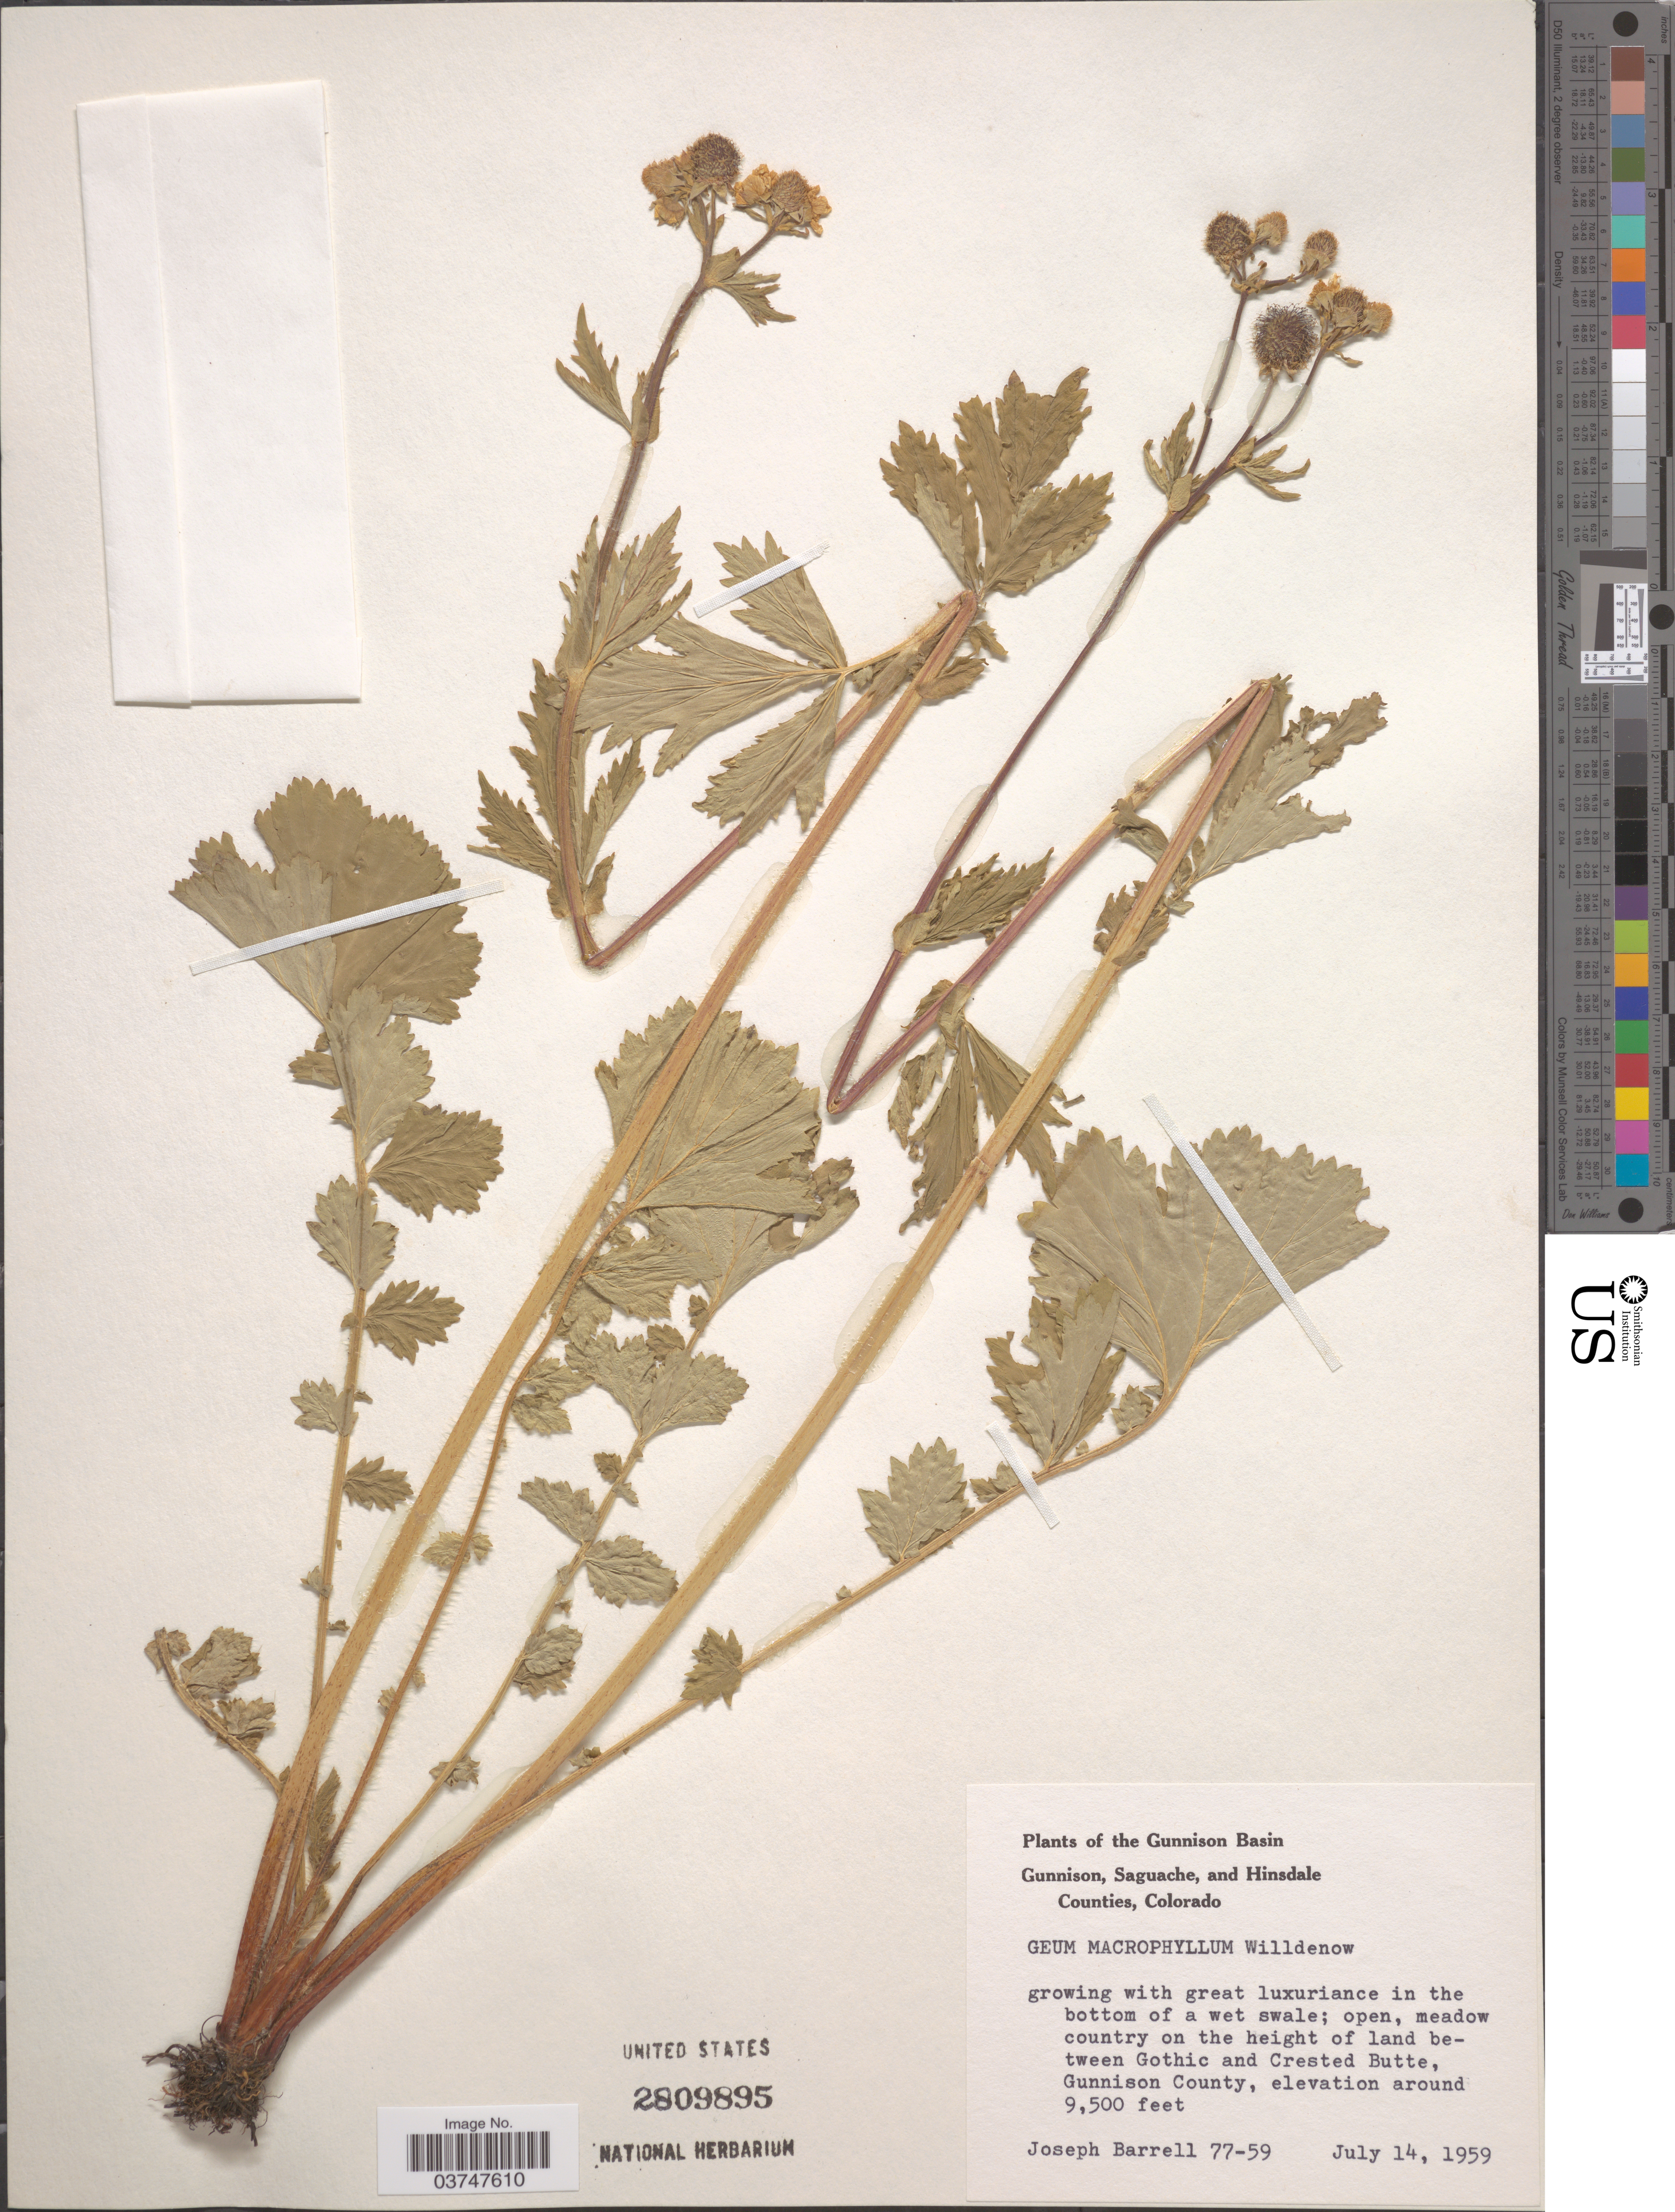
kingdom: Plantae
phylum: Tracheophyta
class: Magnoliopsida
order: Rosales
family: Rosaceae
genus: Geum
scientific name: Geum macrophyllum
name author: Willd.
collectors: J. Barrell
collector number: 77-59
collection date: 1959-07-14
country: United States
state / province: Colorado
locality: The Gunnison Basin. Open, meadow country on the height of land between Gothic and Crested Butte, Gunnison County.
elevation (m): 2896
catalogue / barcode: US 2809895